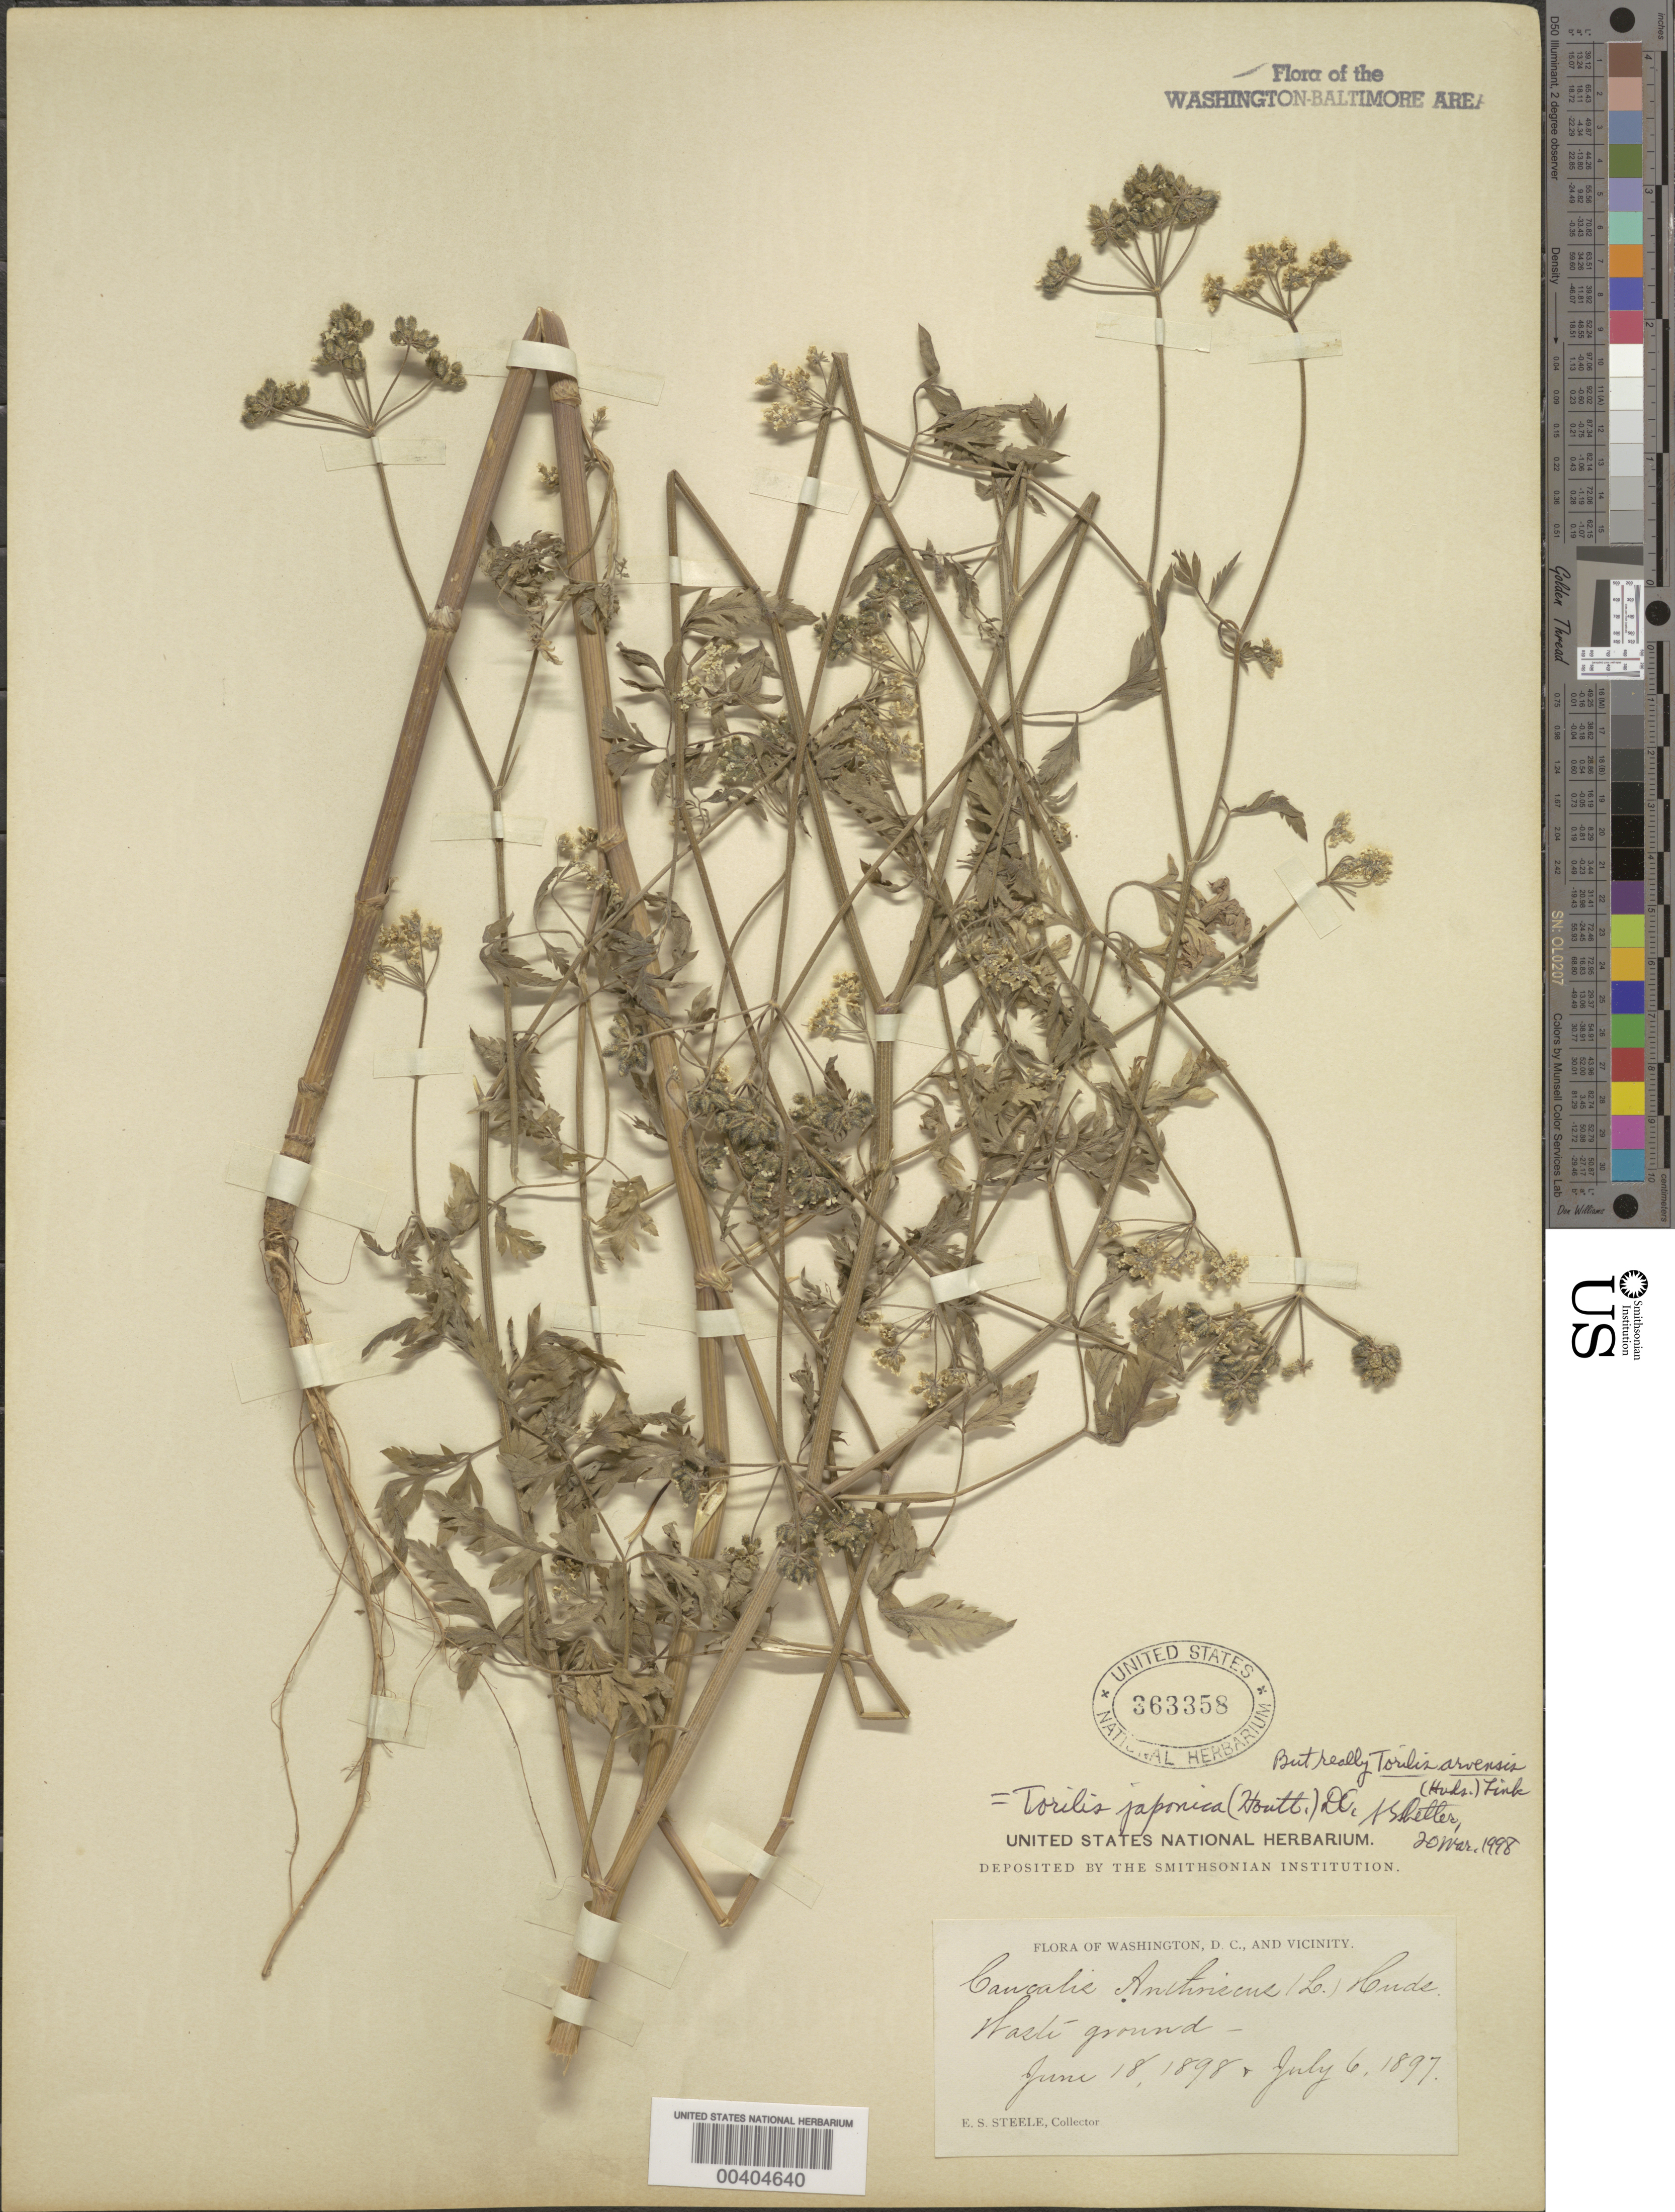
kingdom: Plantae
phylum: Tracheophyta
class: Magnoliopsida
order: Apiales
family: Apiaceae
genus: Torilis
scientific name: Torilis arvensis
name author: (Huds.) Link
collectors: E. Steele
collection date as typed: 18 Jun 1898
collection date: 1898-06-18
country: United States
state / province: District of Columbia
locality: Washington DC Area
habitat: Waste ground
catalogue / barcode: US 363358